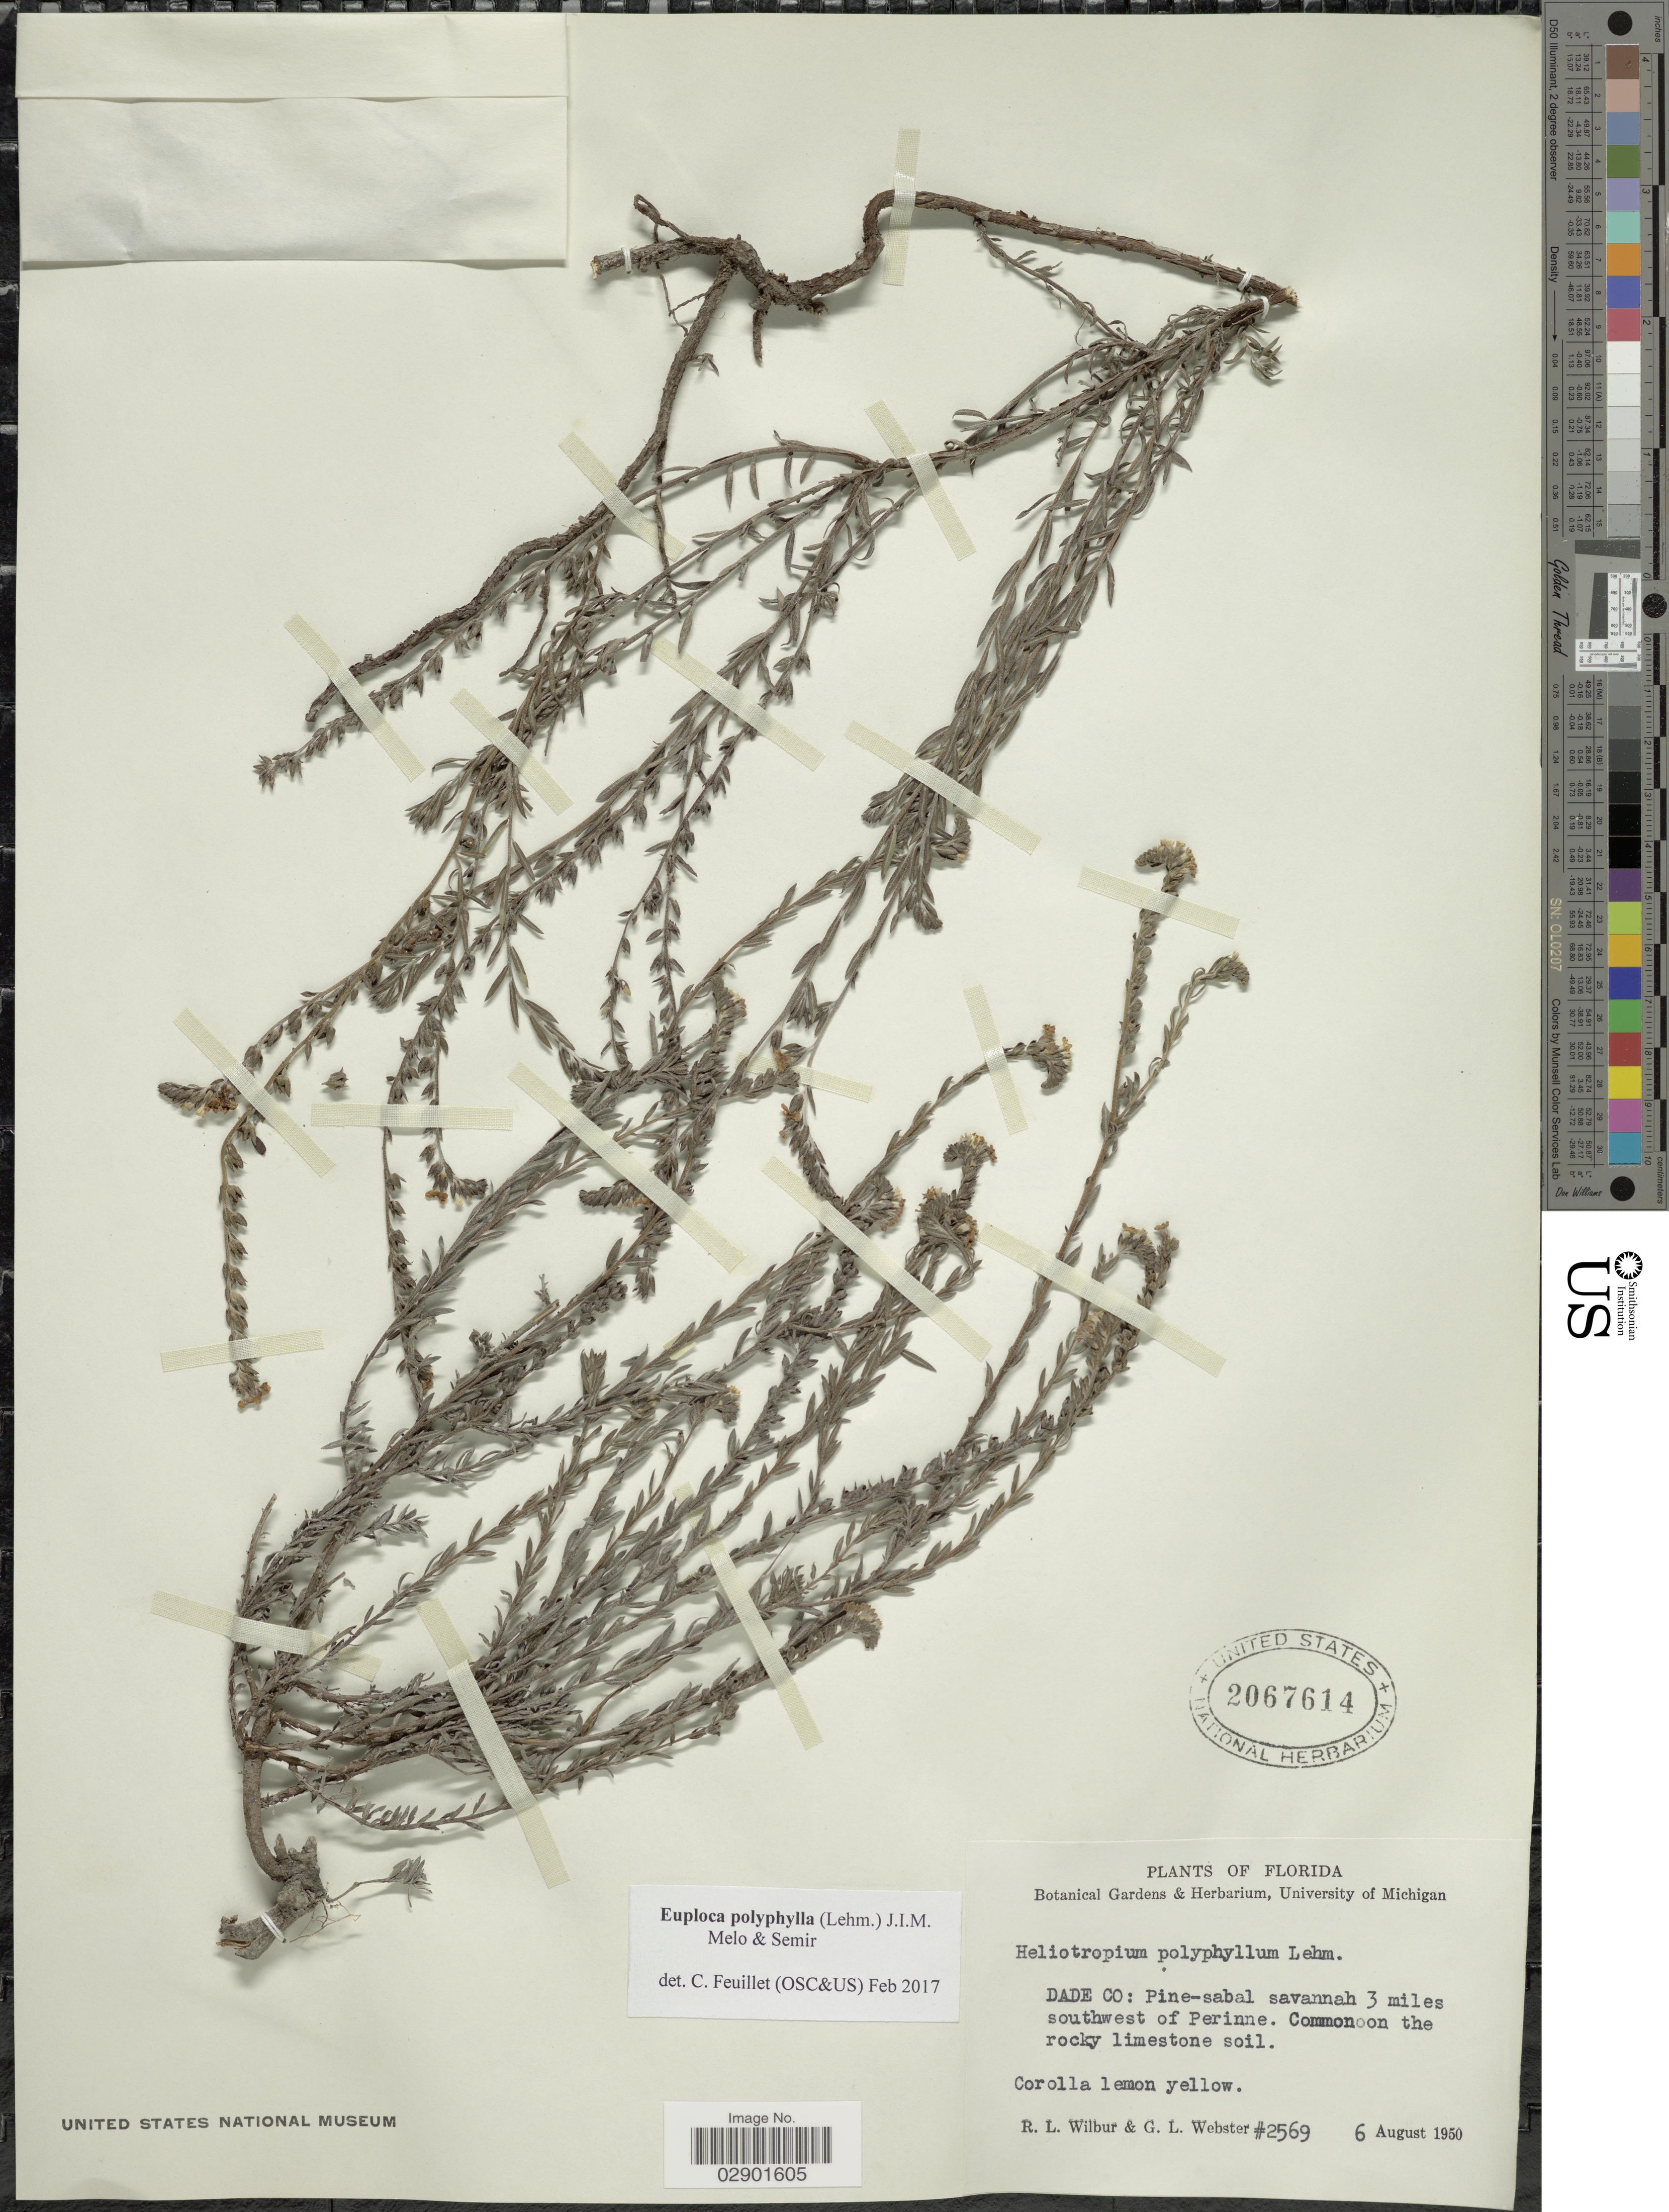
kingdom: Plantae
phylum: Tracheophyta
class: Magnoliopsida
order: Boraginales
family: Heliotropiaceae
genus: Euploca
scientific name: Euploca polyphylla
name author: (Lehm.) J.I.M. Melo & Semir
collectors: R. L. Wilbur & G. L. Webster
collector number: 2569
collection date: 1950-08-06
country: United States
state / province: Florida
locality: Dade Co: Pine-sabal savannah 3 miles southwest of Perinne.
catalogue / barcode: US 2067614